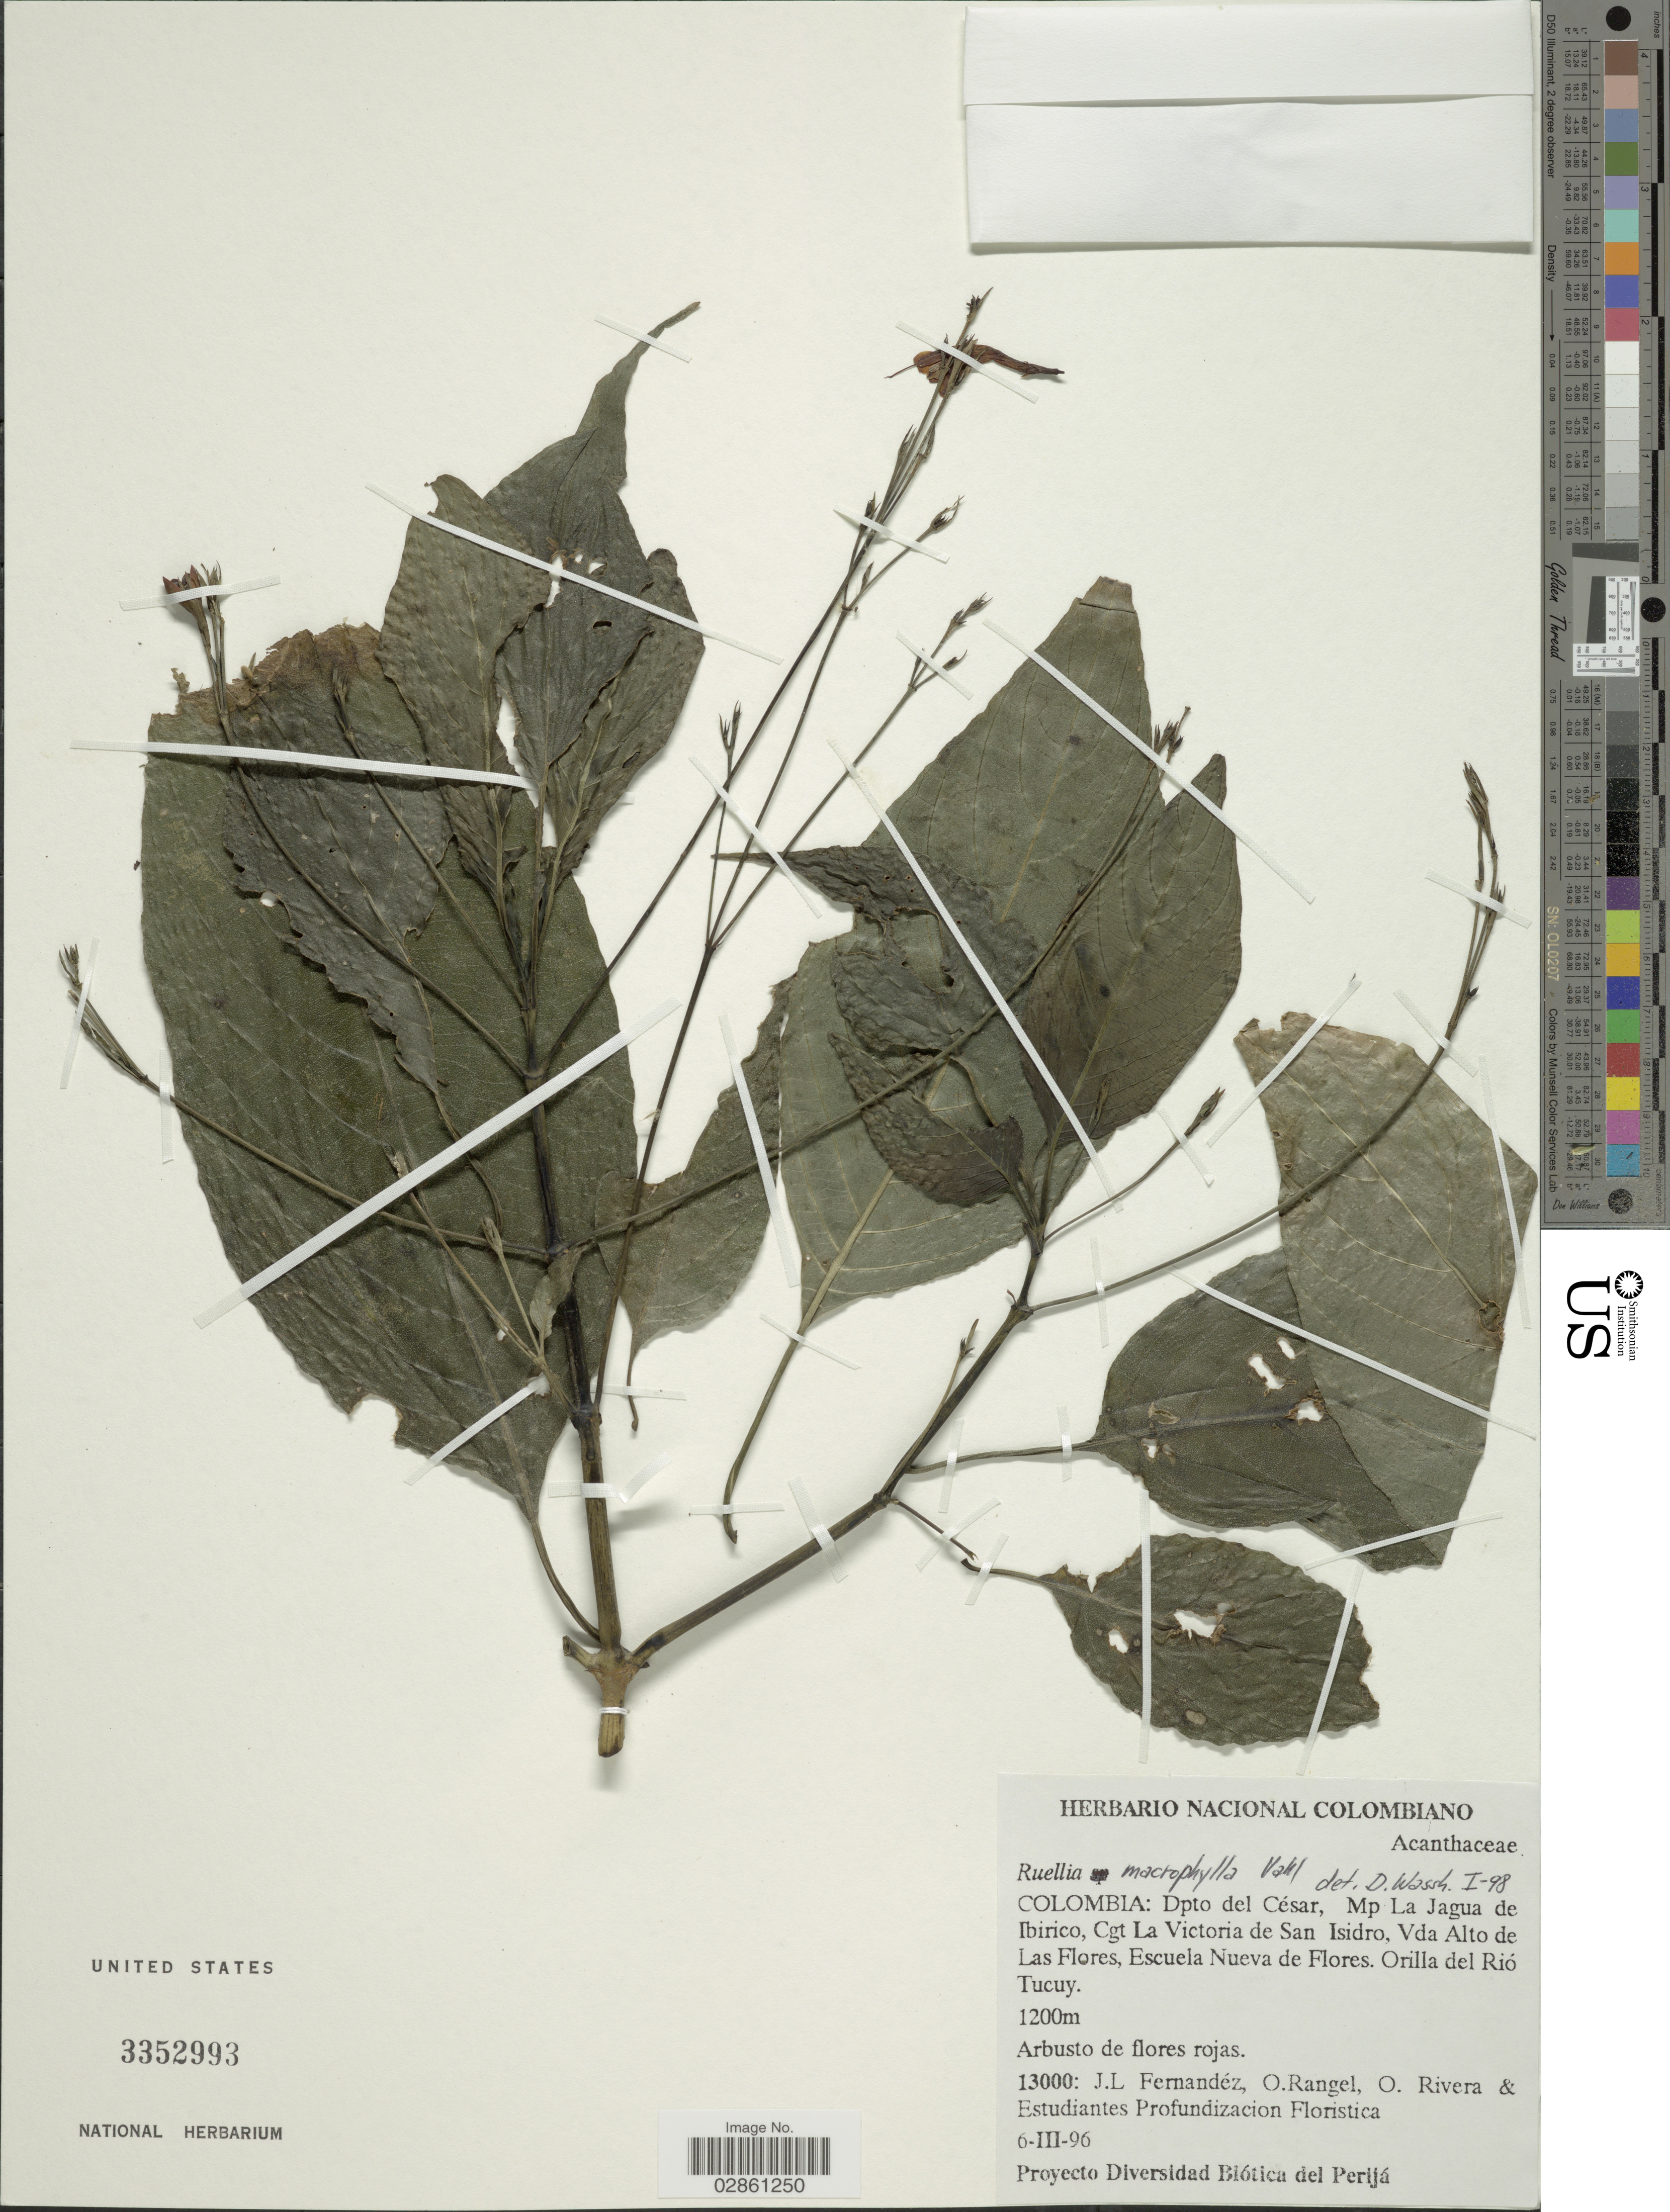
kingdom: Plantae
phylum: Tracheophyta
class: Magnoliopsida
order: Lamiales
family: Acanthaceae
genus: Ruellia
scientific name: Ruellia macrophylla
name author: Vahl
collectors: J. Fernandez, O. Rangel, O. Rivera & et al.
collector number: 13000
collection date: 1996-03-06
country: Colombia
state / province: Cesar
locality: Depto del César, Mp La Jagua de Ibirico, Cgt La Victoria de San isidro, Vda Alto de Las Flores, Escuela Nueva de Flores. Orilla del Rió Tucuy.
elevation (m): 1200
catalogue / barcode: US 3352993